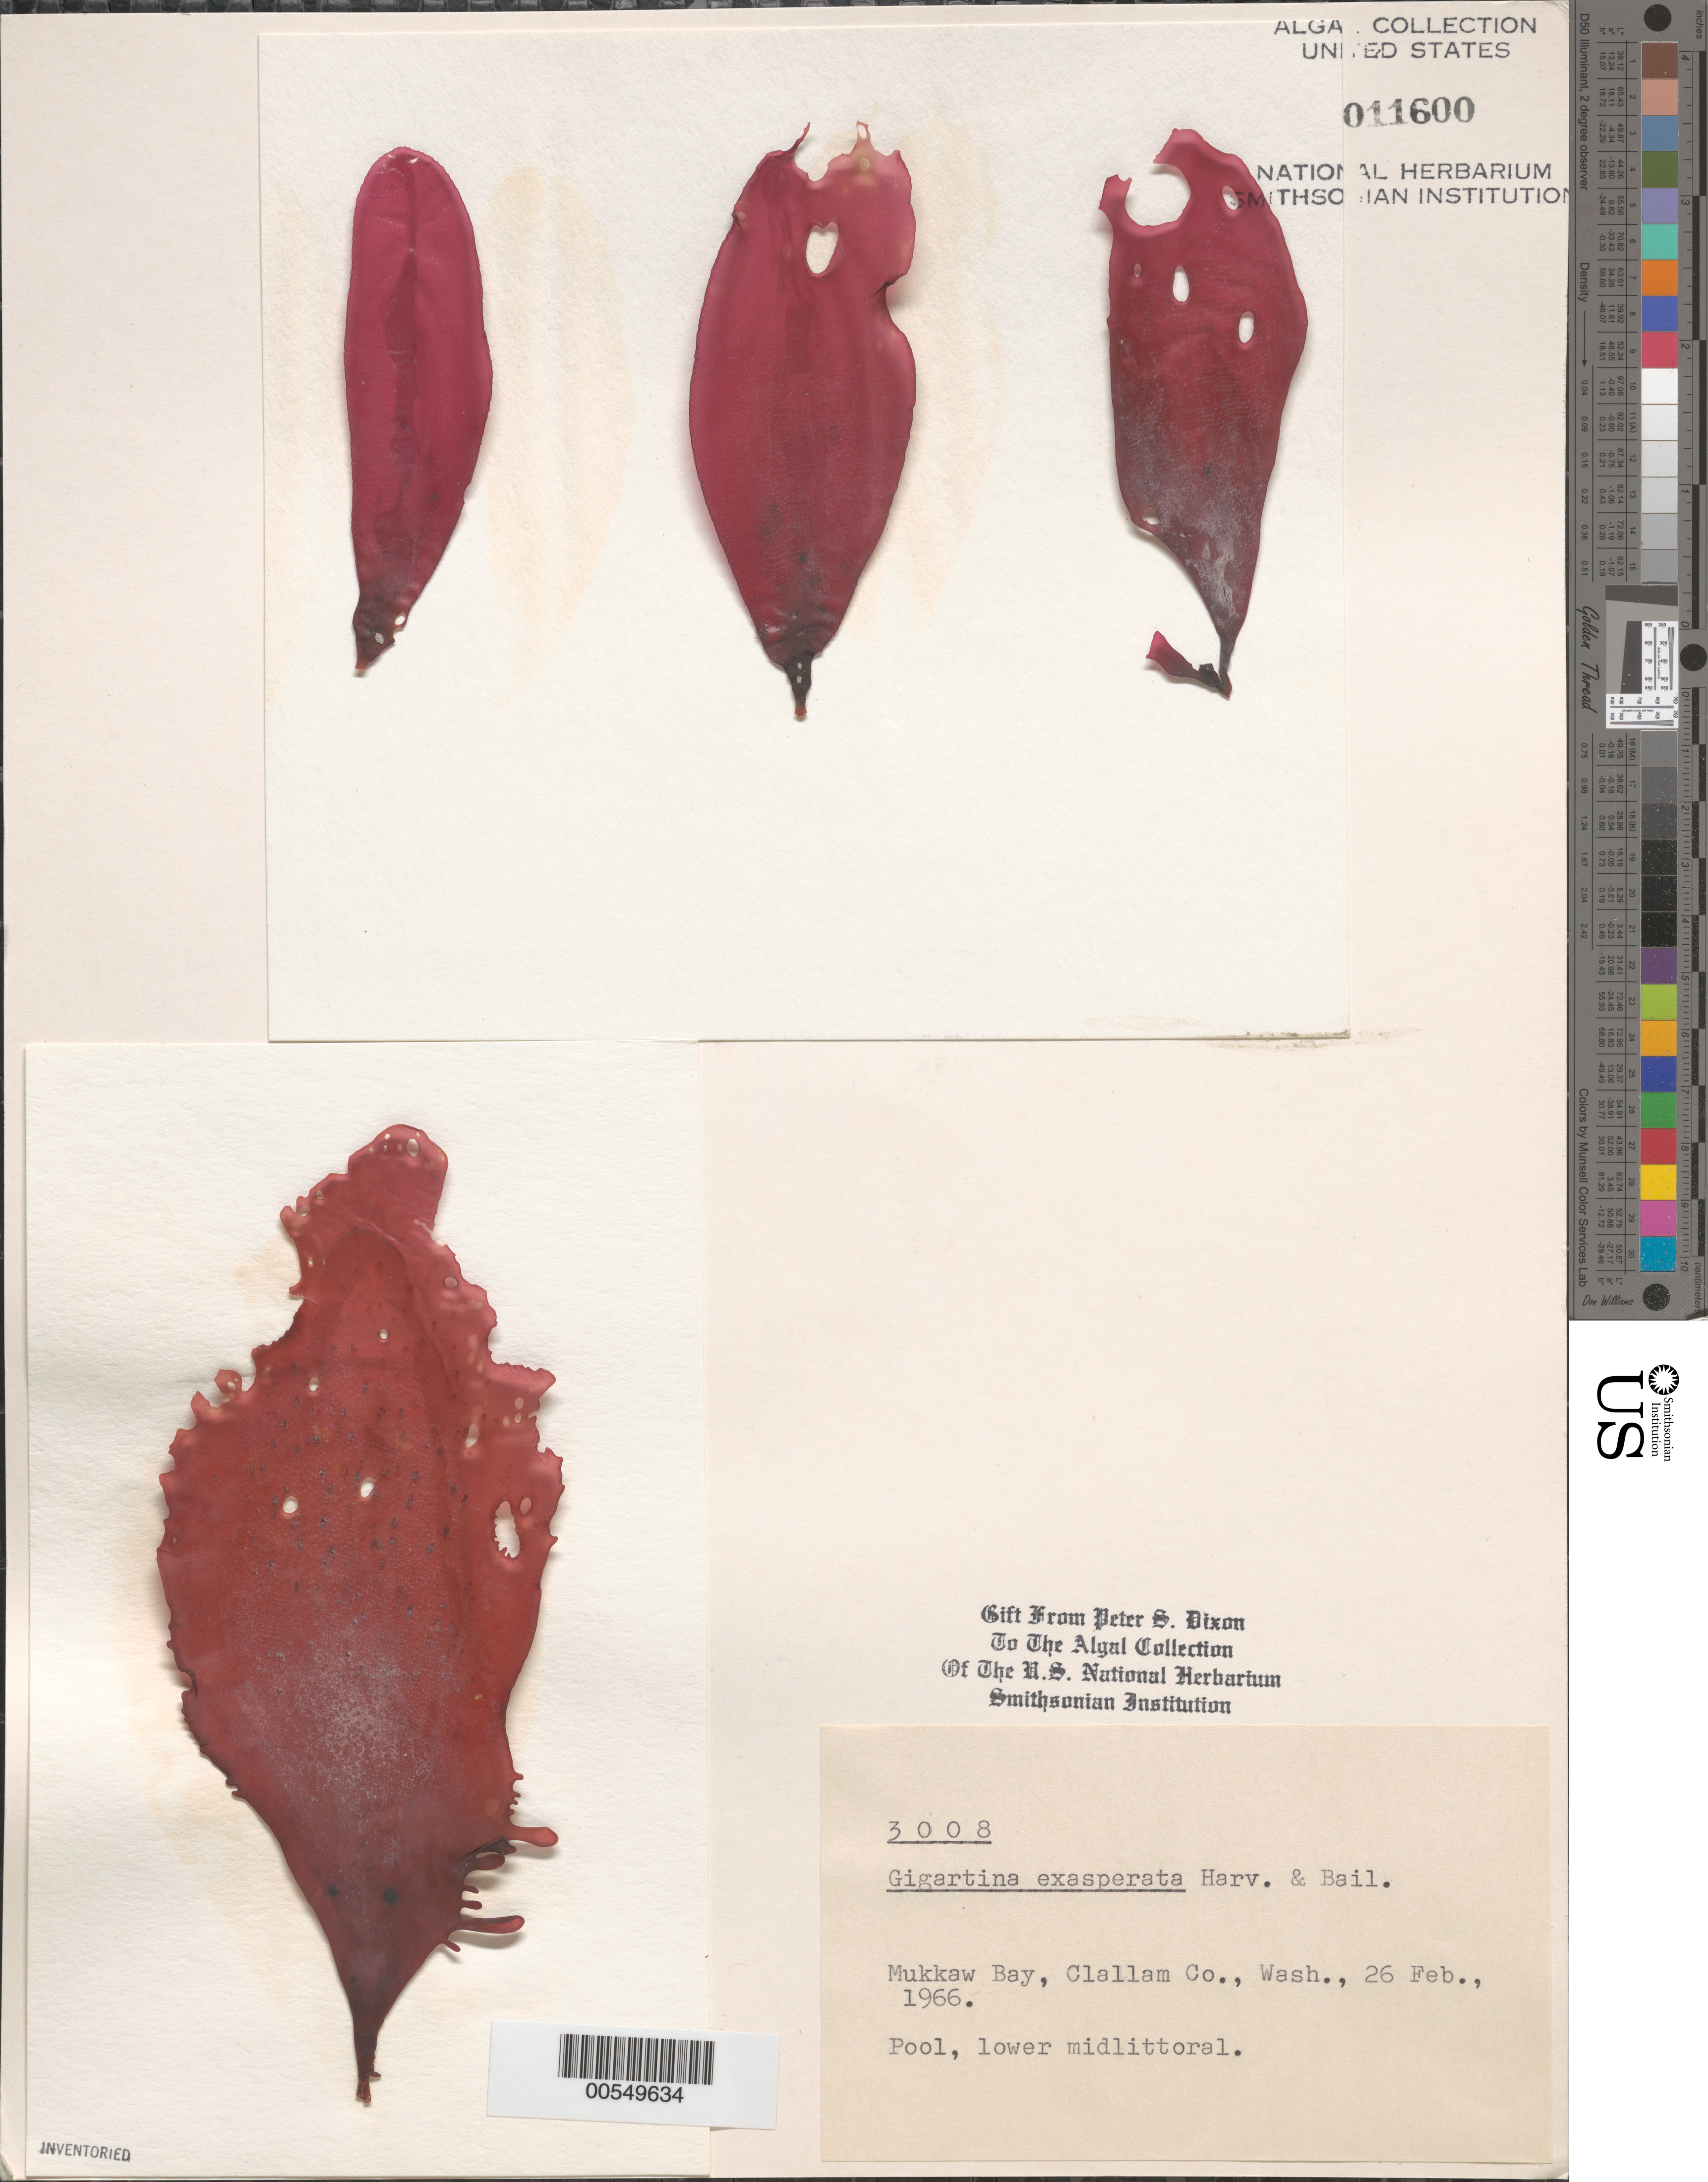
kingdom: Plantae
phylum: Rhodophyta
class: Florideophyceae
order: Gigartinales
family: Gigartinaceae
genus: Chondracanthus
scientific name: Chondracanthus exasperatus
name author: (Harv. & J. Bailey) J.R. Hughey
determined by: Algae name updating Project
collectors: P. S. Dixon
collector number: PSD 3008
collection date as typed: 26 Feb 1966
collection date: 1966-02-26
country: United States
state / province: Washington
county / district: Clallam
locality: Mukkaw Bay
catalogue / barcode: US 11600